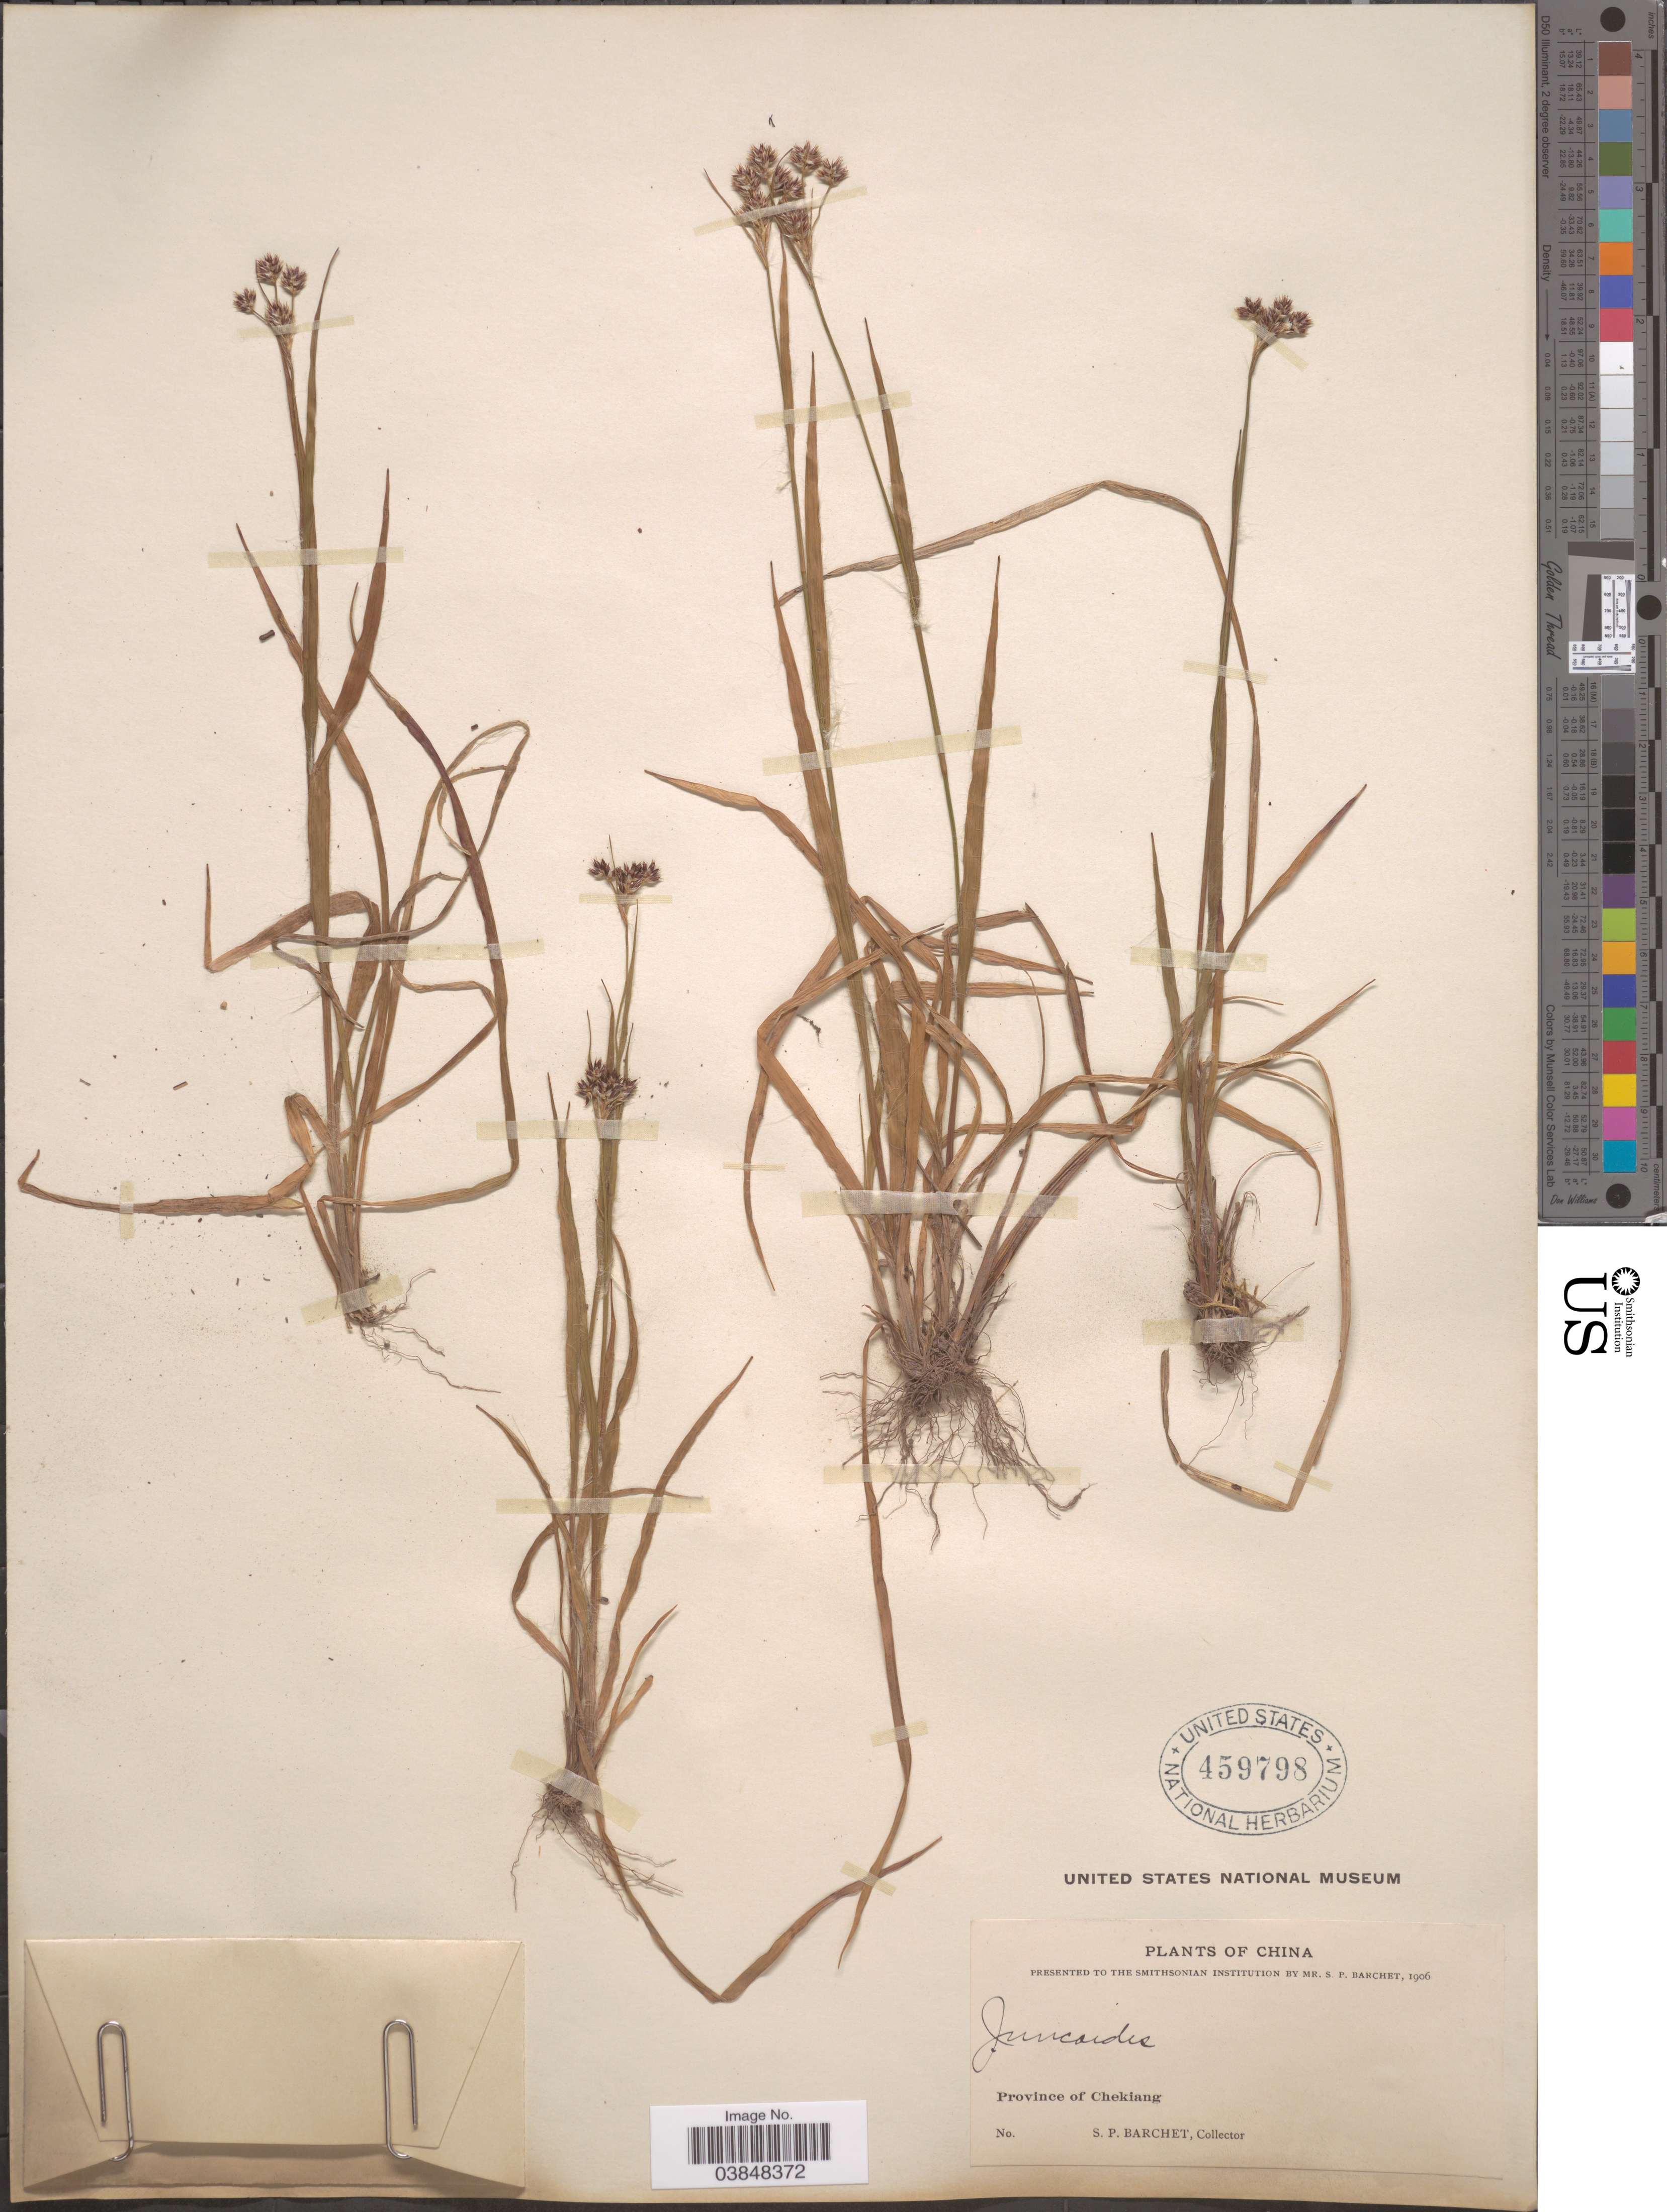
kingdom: Plantae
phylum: Tracheophyta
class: Liliopsida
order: Poales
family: Juncaceae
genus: Luzula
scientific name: Luzula sp.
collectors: S. P. Barchet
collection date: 1906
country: China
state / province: Zhejiang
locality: Province of Chekiang.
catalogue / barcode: US 459798